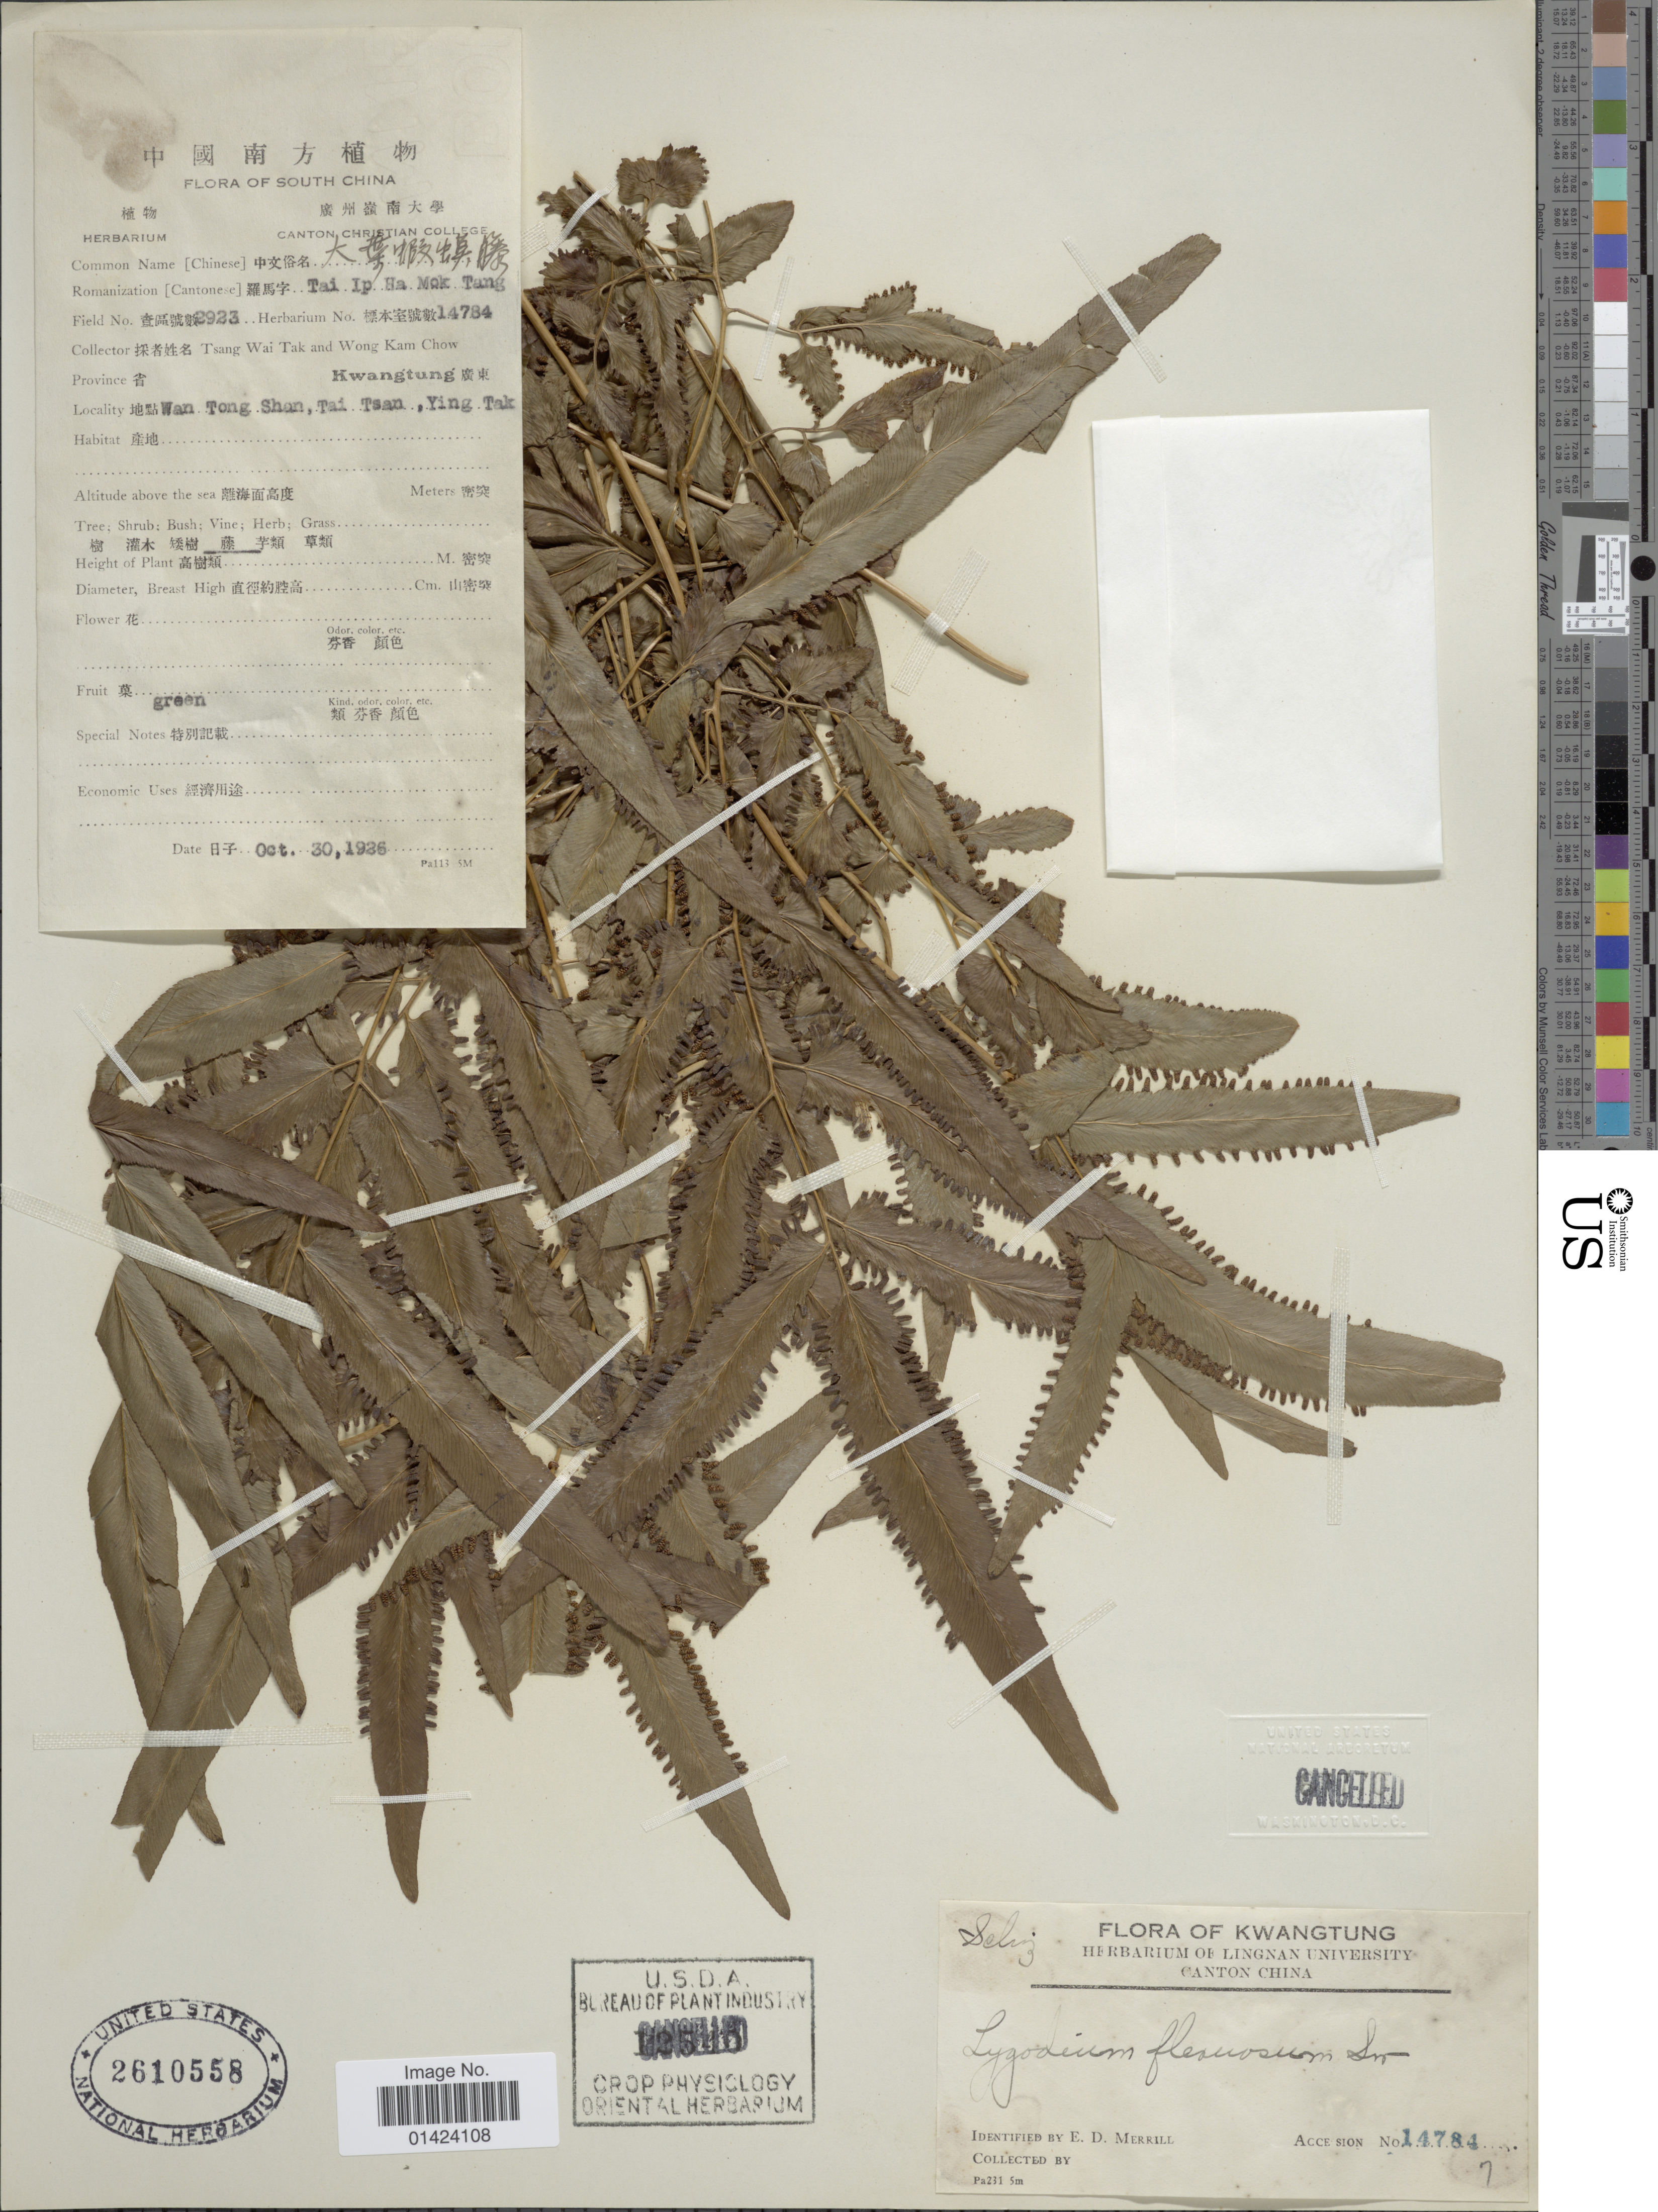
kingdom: Plantae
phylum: Tracheophyta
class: Polypodiopsida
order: Schizaeales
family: Lygodiaceae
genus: Lygodium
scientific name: Lygodium flexuosum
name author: Sw.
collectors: T. Tak & W. Chow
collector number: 2923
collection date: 1936-10-30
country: China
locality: Wan Tong Shan, Tai Tsan, Ying Tak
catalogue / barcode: US 2610558